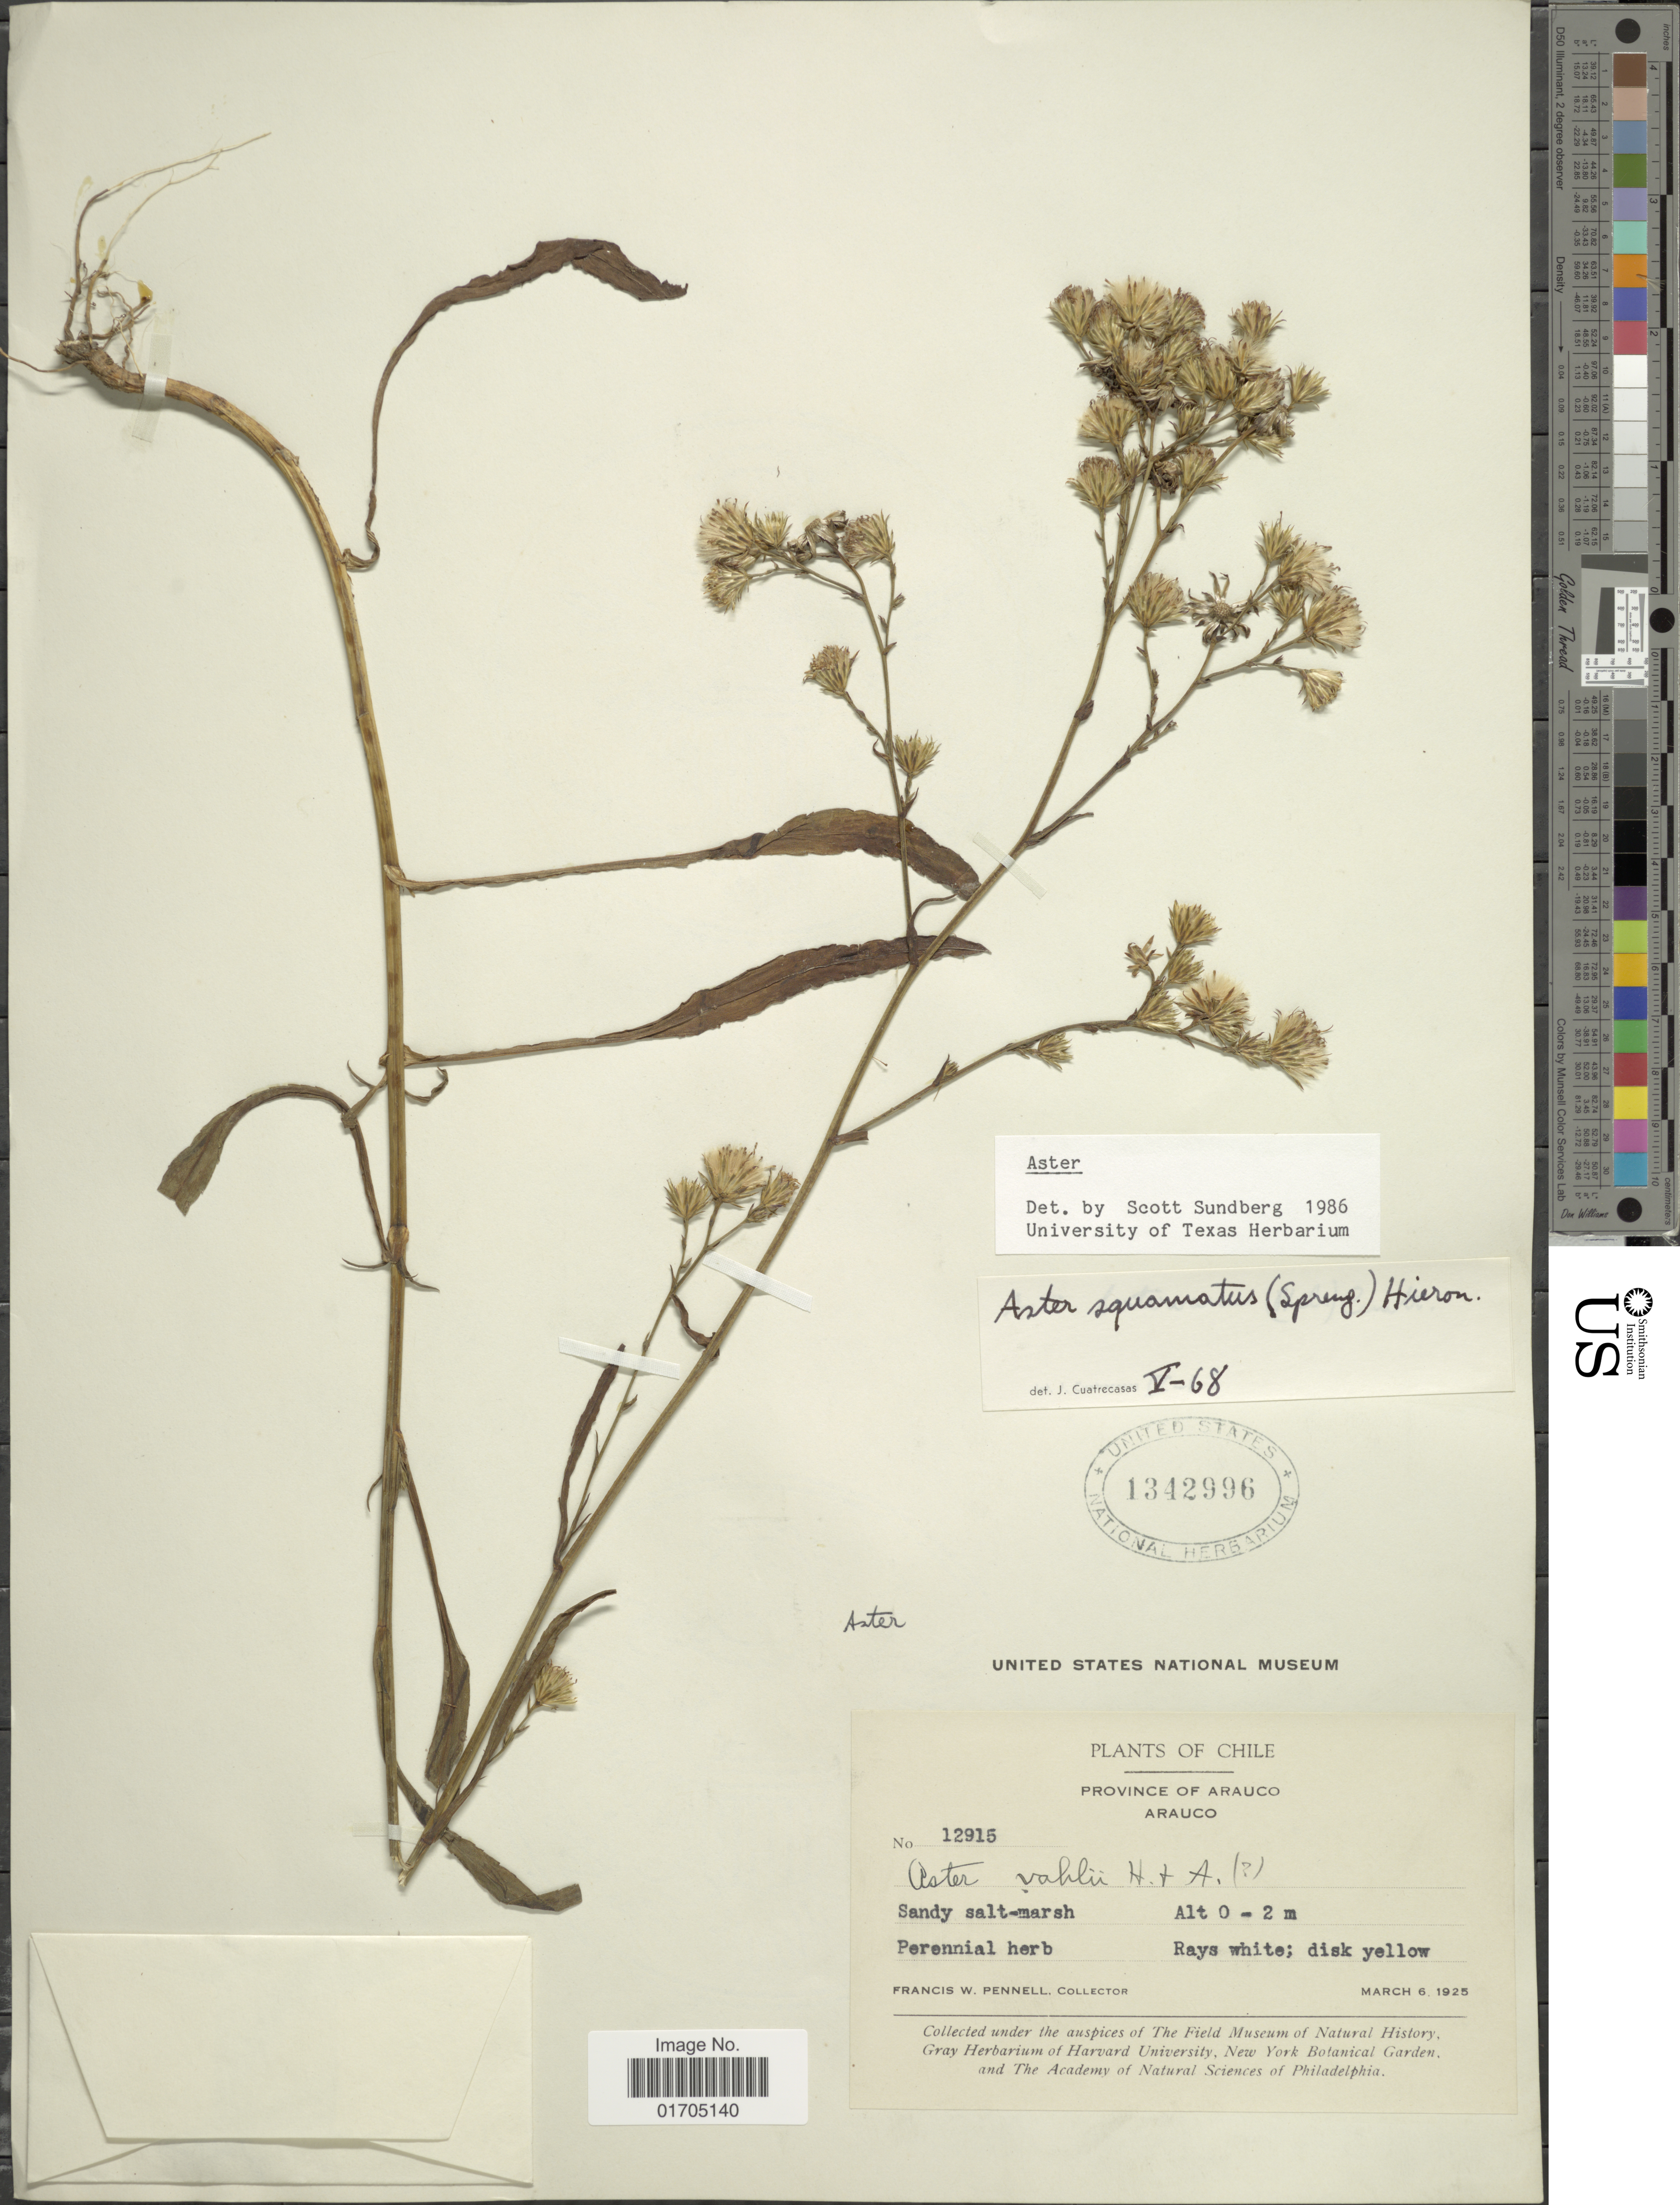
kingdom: Plantae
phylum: Tracheophyta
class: Magnoliopsida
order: Asterales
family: Asteraceae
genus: Symphyotrichum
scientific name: Symphyotrichum sp.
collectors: F. W. Pennell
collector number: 12915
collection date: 1925-03-06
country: Chile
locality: Province of Arauco, Arauco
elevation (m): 0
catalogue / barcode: US 1342996